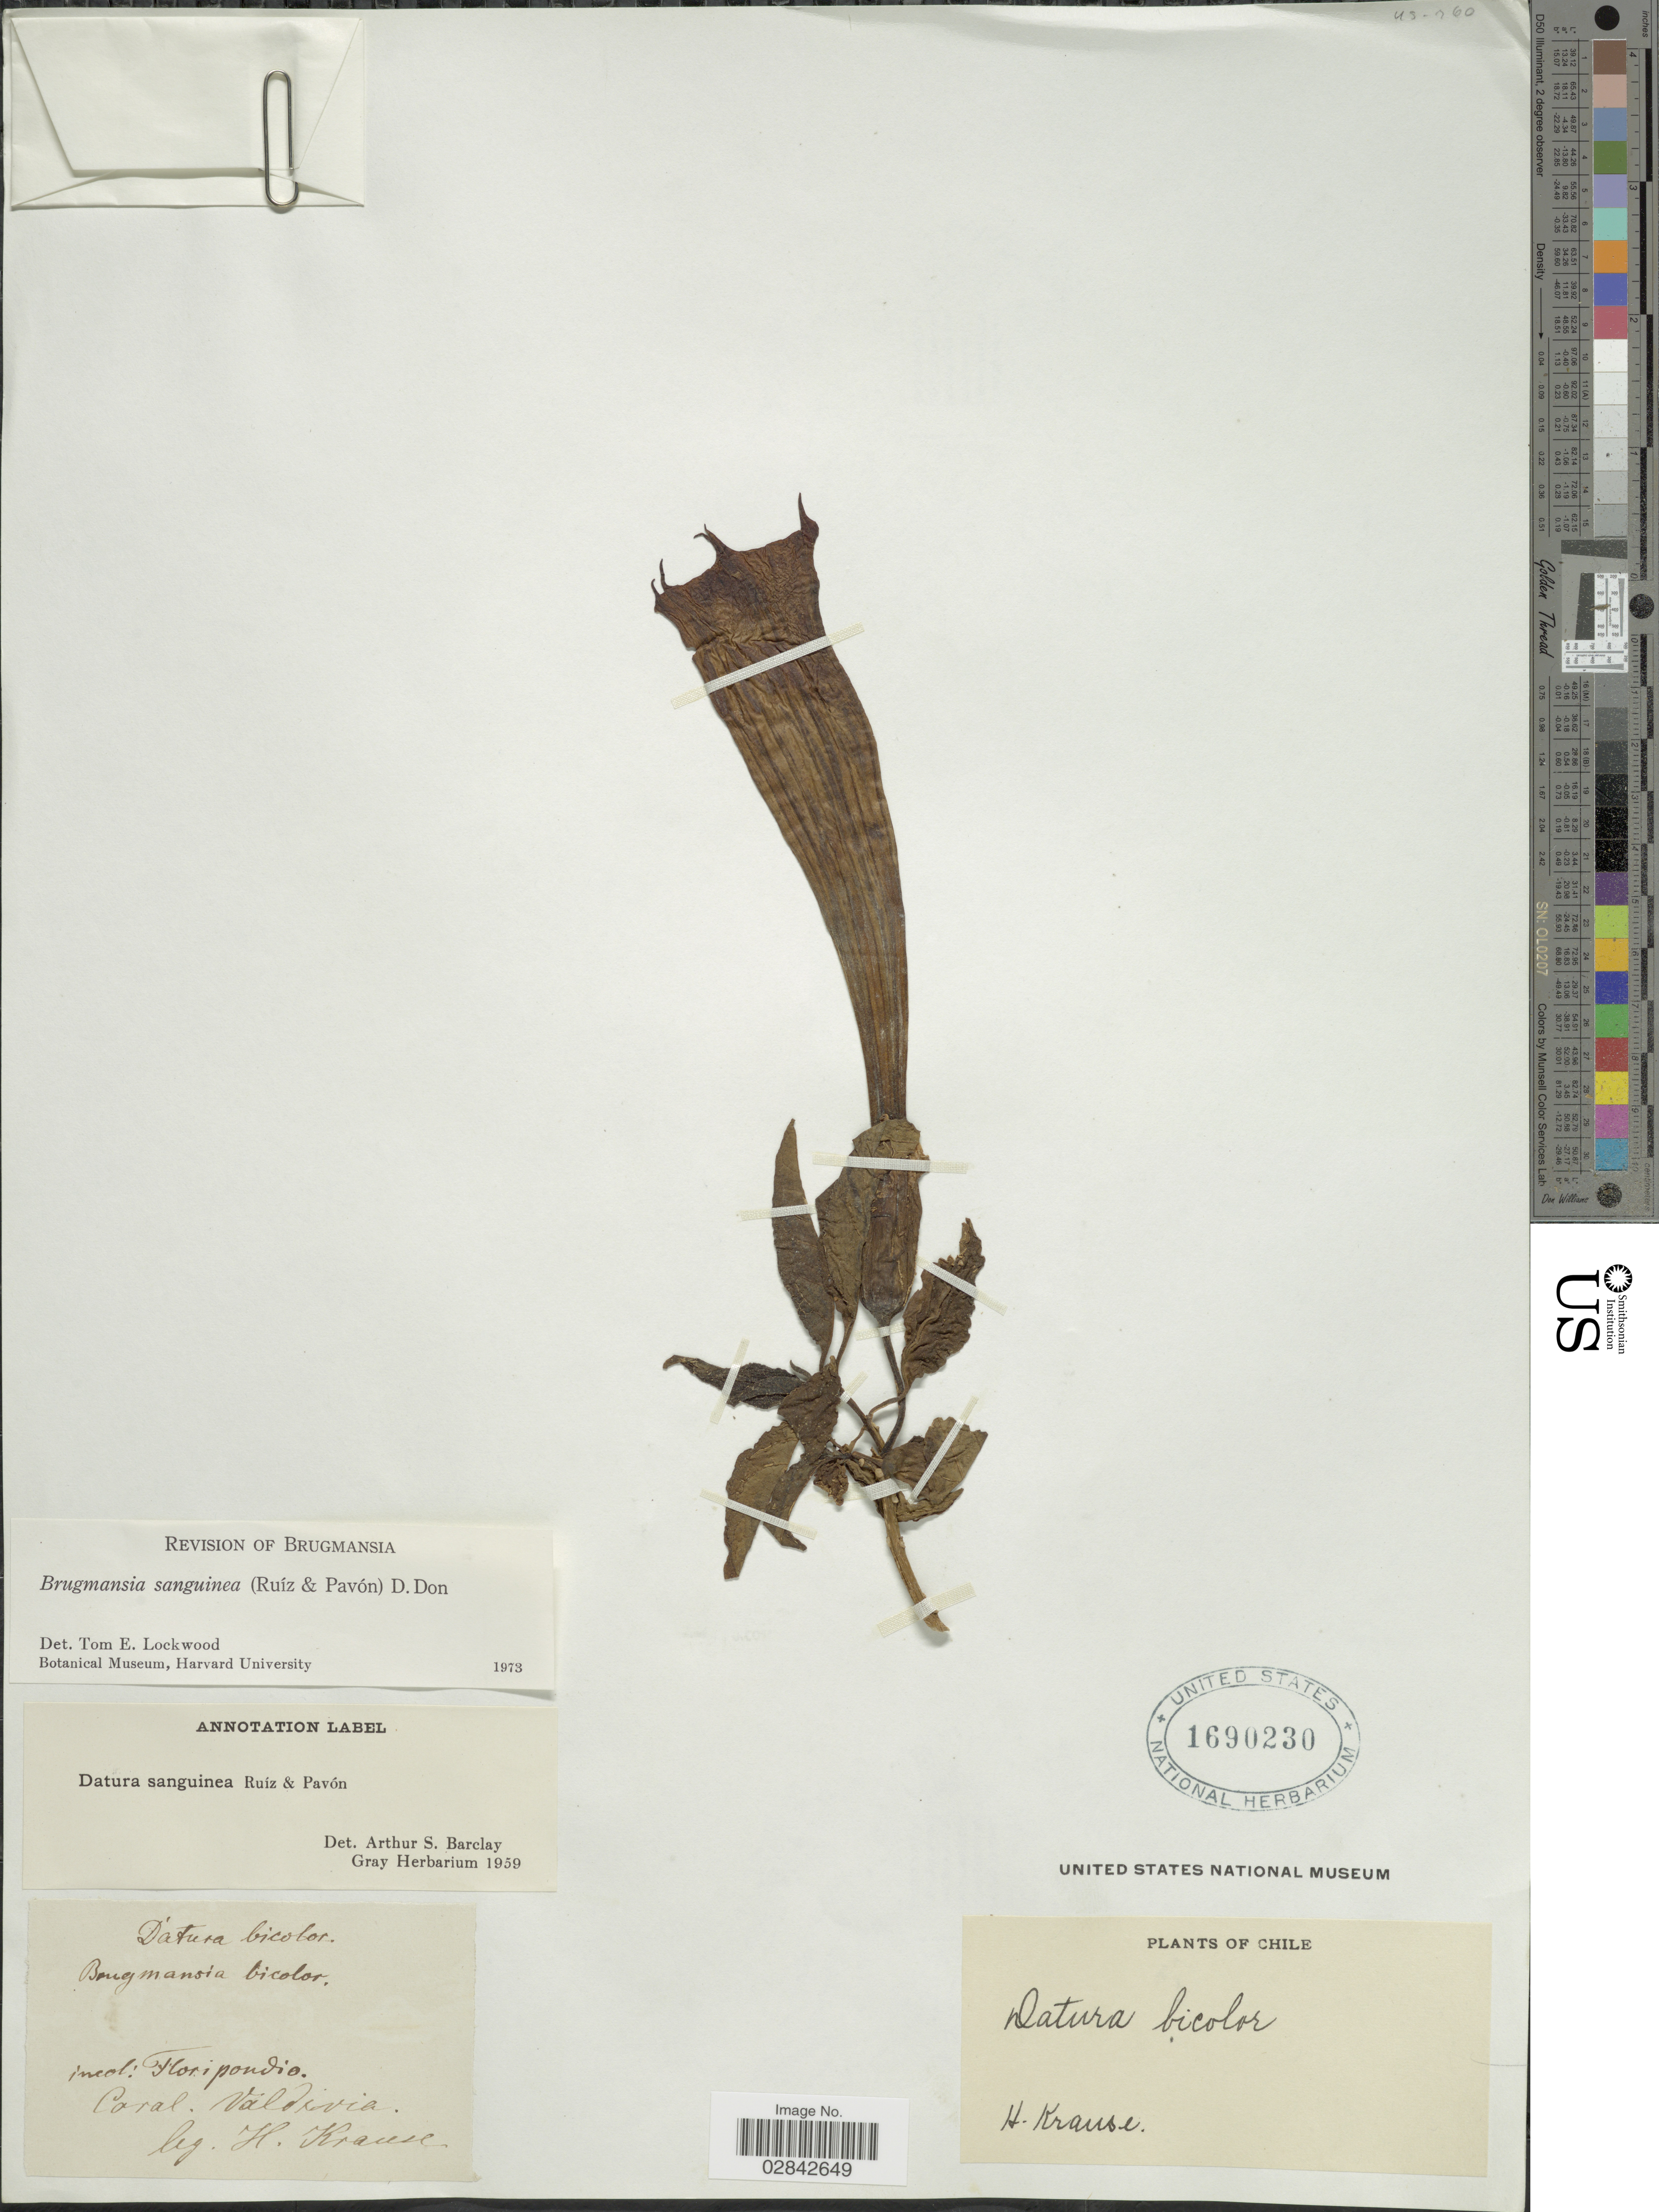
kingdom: Plantae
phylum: Tracheophyta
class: Magnoliopsida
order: Solanales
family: Solanaceae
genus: Brugmansia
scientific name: Brugmansia sanguinea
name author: (Ruiz & Pav.) D. Don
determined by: Lockwood, T. E.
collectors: H. Krause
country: Chile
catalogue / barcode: US 1690230